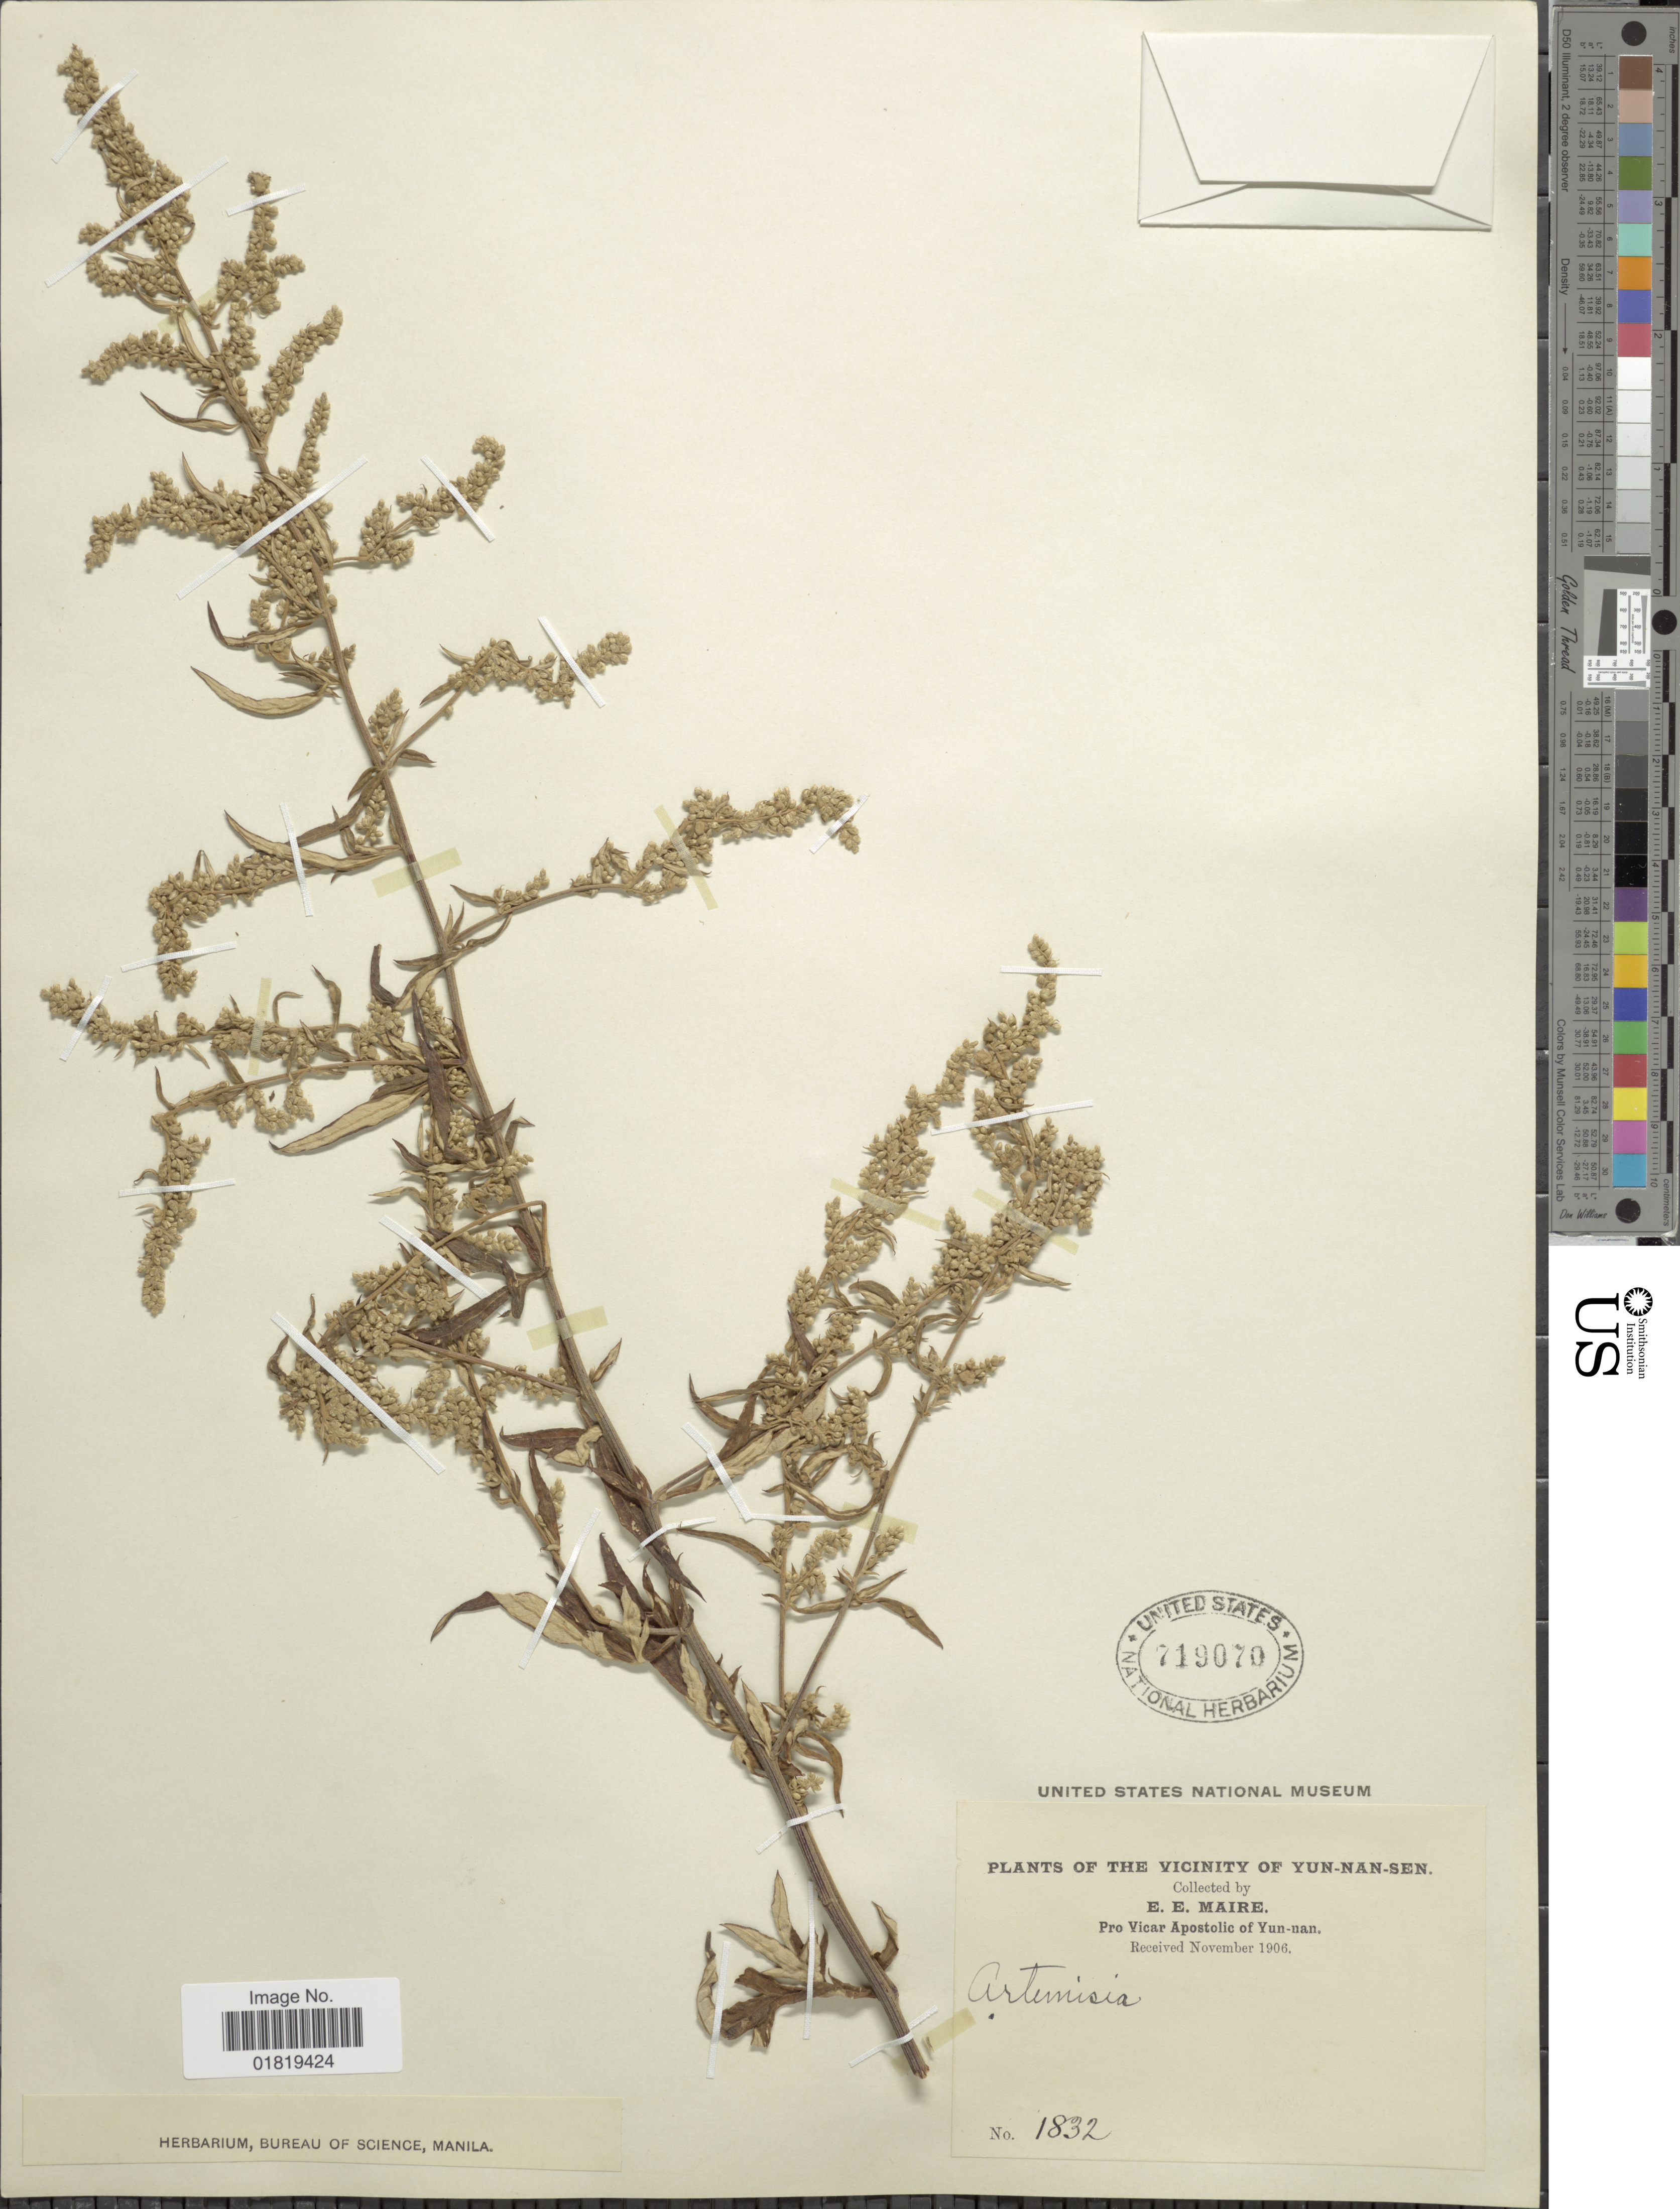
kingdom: Plantae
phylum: Tracheophyta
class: Magnoliopsida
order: Asterales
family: Asteraceae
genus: Artemisia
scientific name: Artemisia sp.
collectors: E. E. Maire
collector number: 1832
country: China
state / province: Yunnan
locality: The Vicinity of Yun-nan-sen, Pro Vicar Apostolic of Yun-nan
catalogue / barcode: US 719070